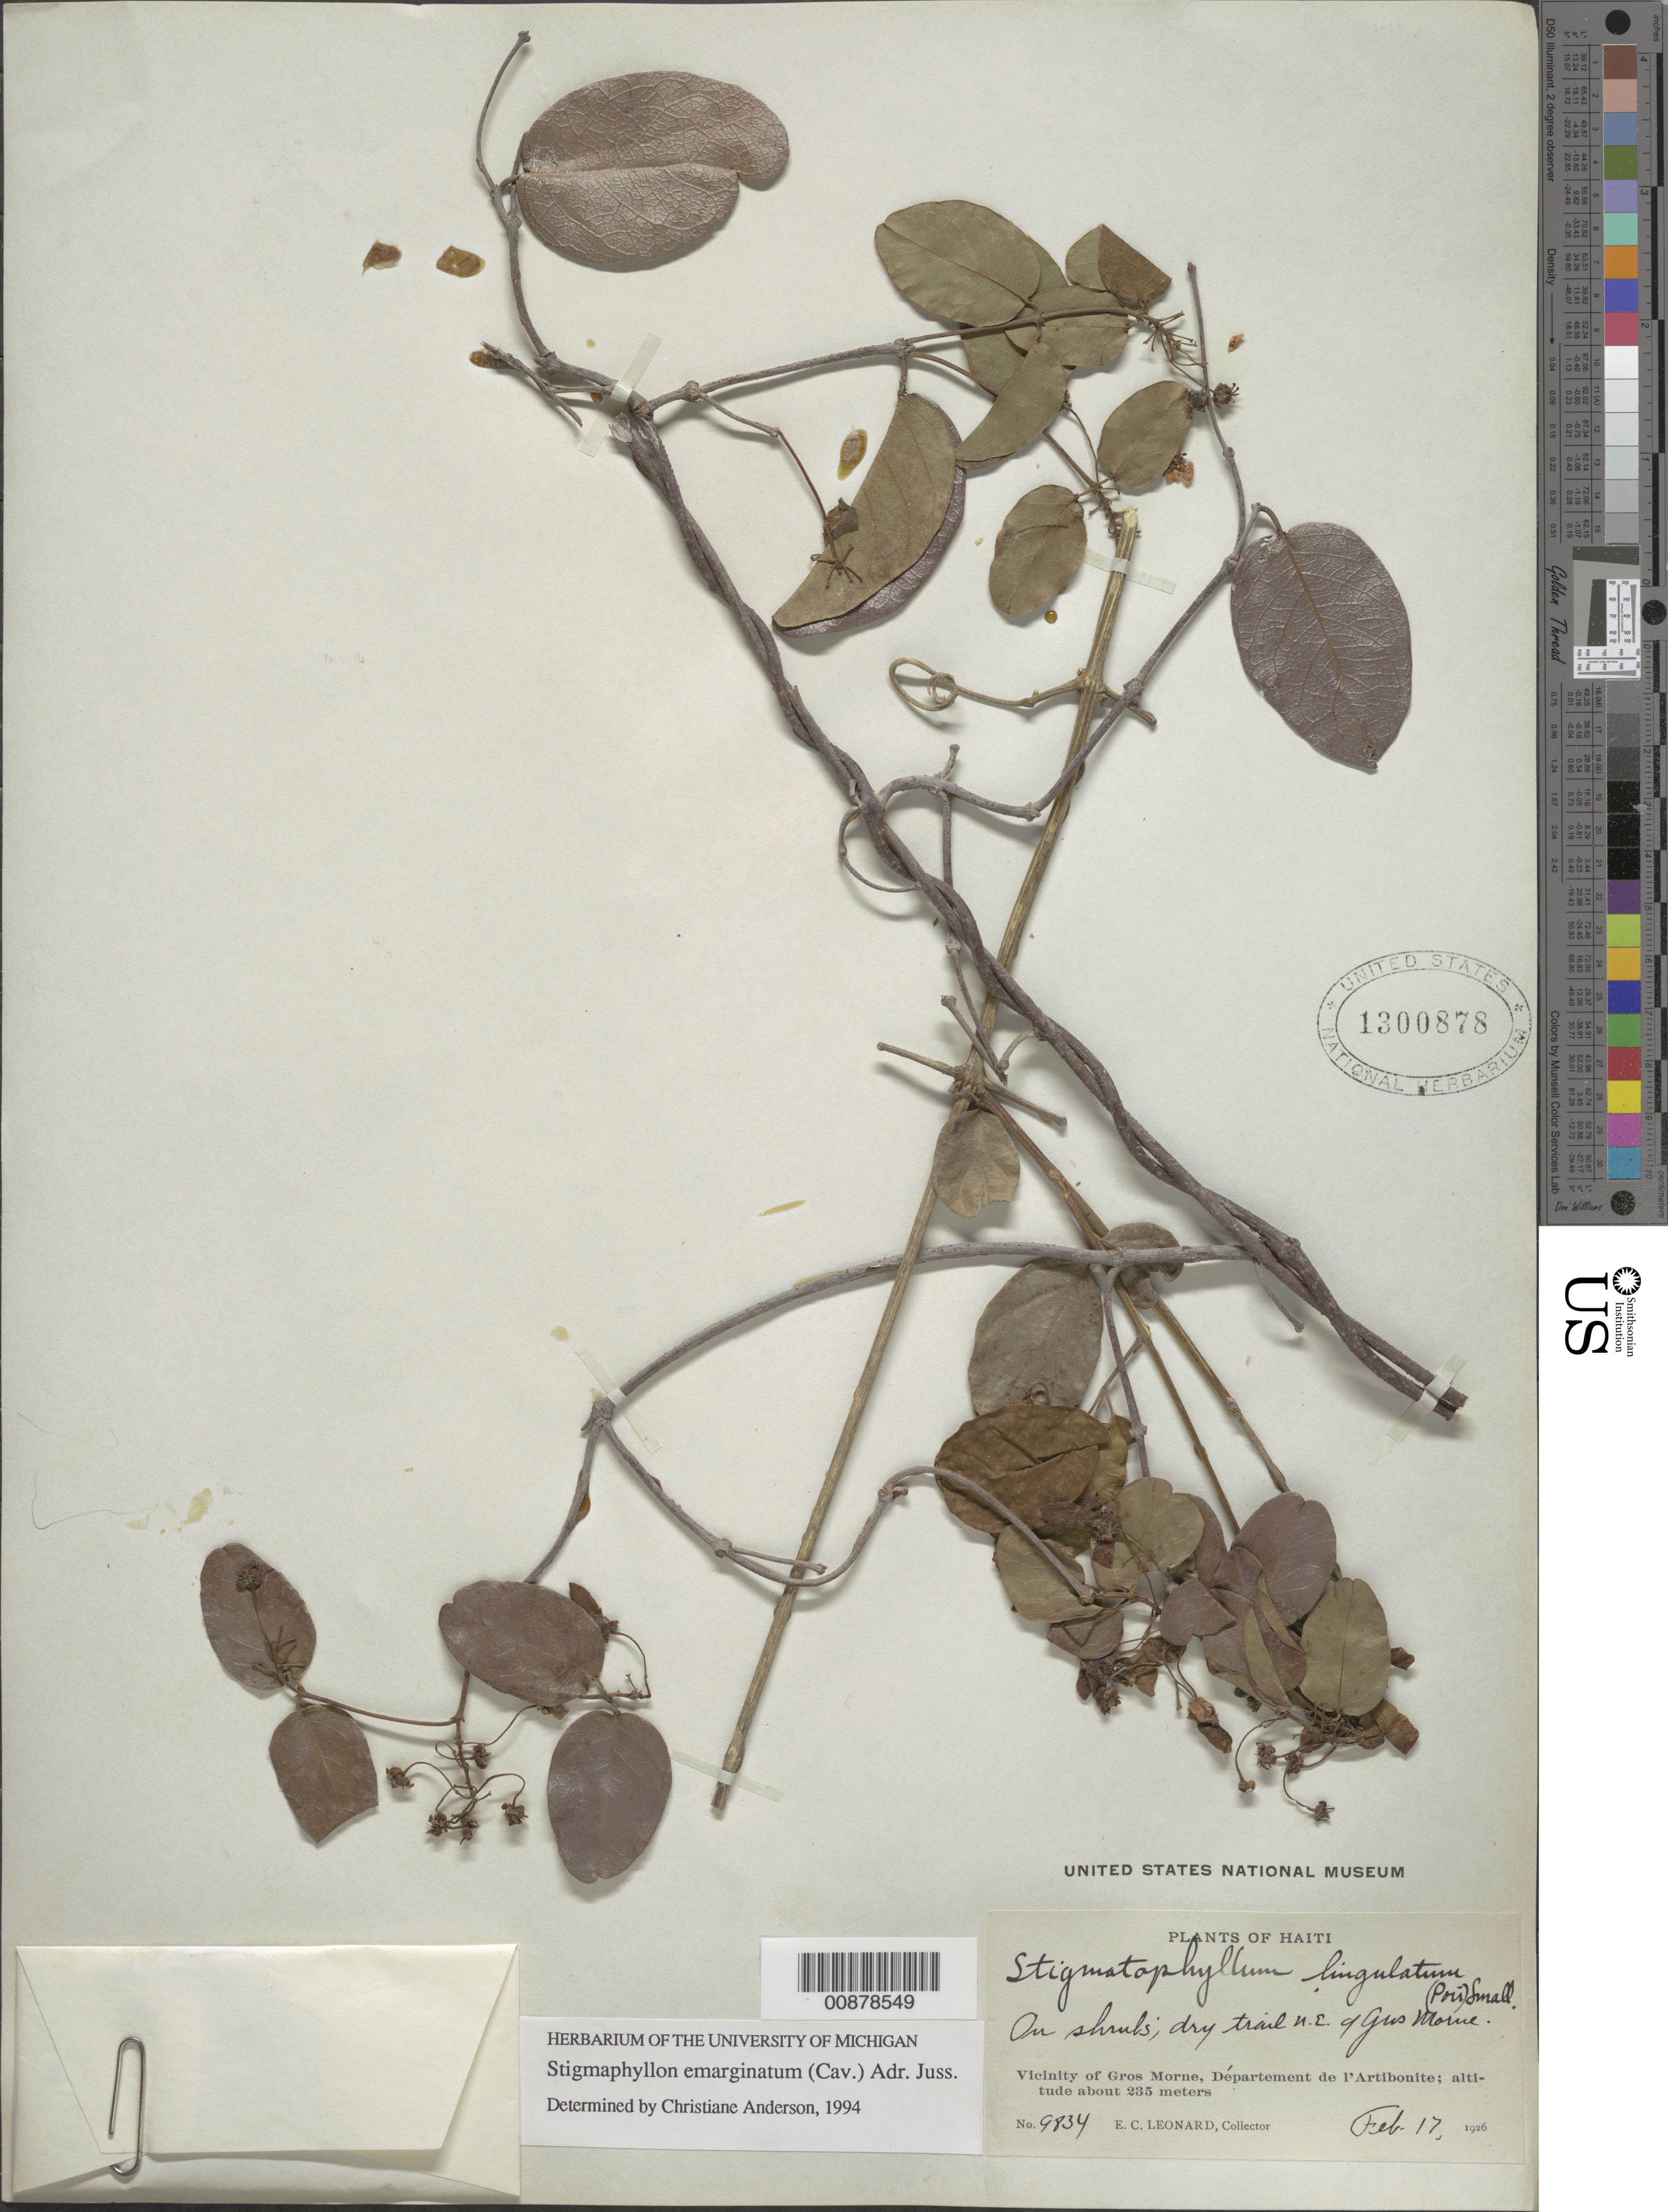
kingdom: Plantae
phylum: Tracheophyta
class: Magnoliopsida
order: Malpighiales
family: Malpighiaceae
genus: Stigmaphyllon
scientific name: Stigmaphyllon emarginatum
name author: (Cav.) A. Juss.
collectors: E. C. Leonard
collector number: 9834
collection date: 1926-02-17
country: Haiti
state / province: Artibonite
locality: Dry trail N.E. of Gros Morne. Vicinity of Morne, Départment de l'Artibonite.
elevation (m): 235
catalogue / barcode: US 1300878